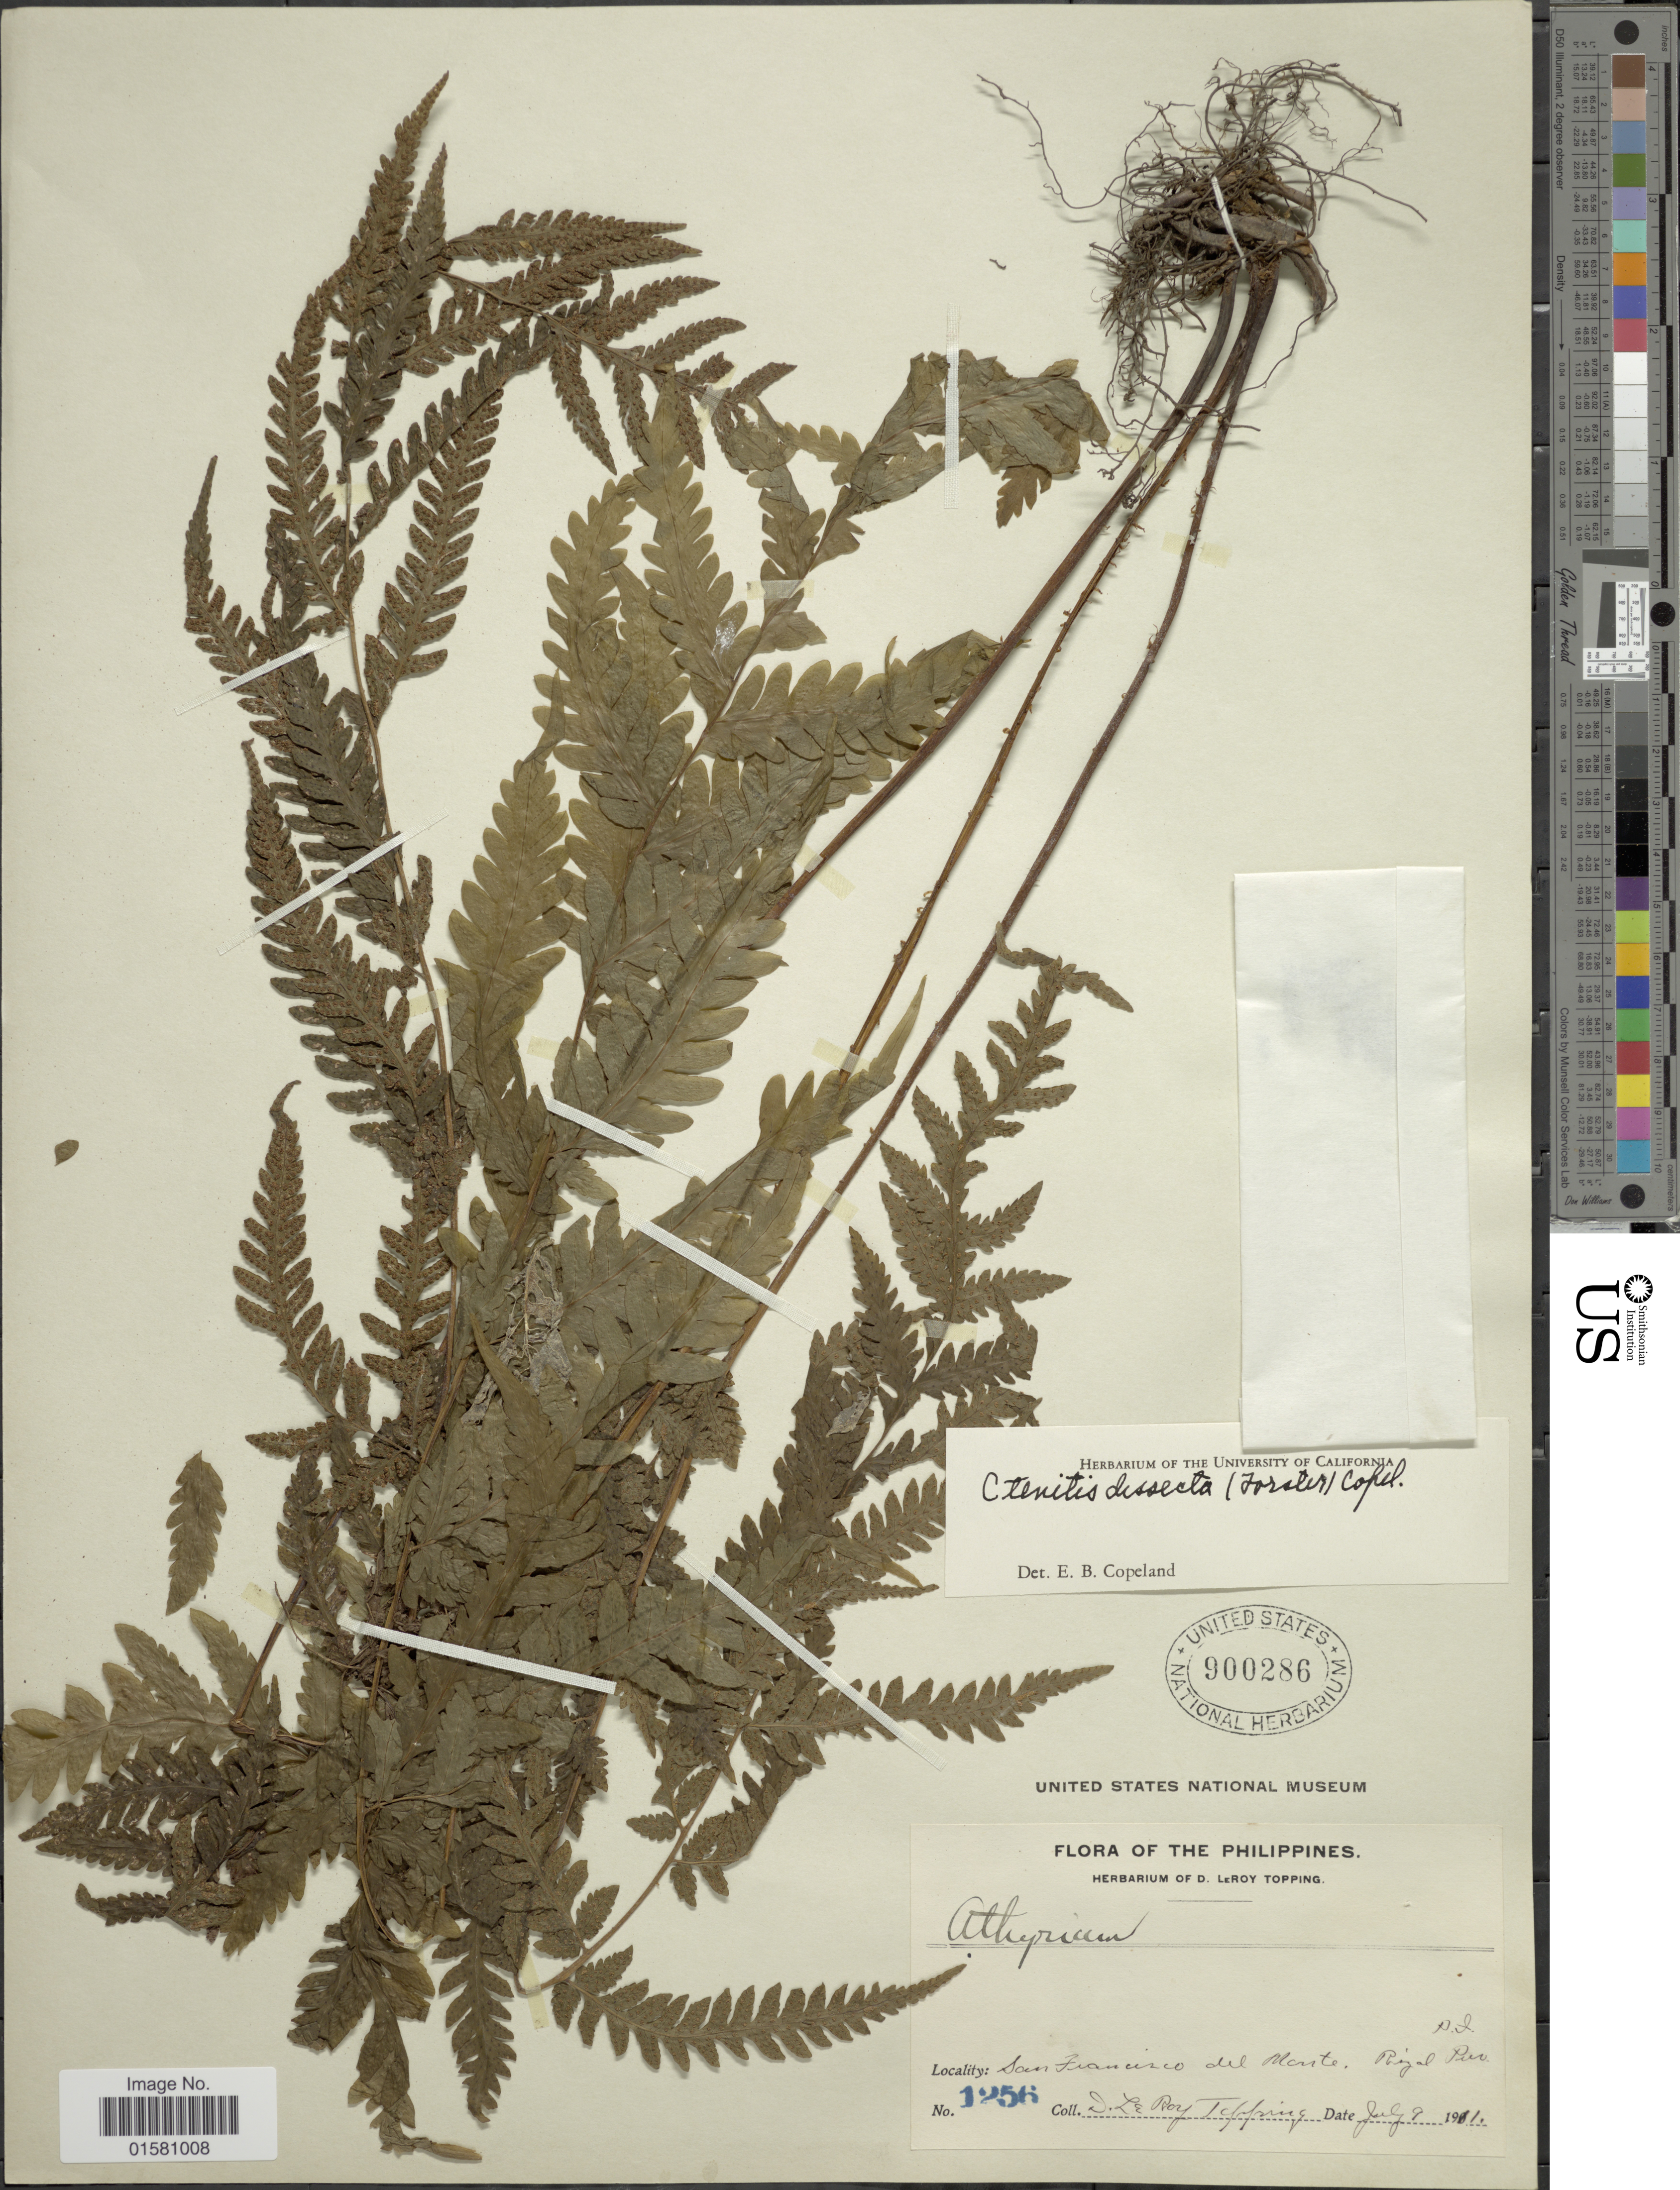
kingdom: Plantae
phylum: Tracheophyta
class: Polypodiopsida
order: Polypodiales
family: Tectariaceae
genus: Tectaria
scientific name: Tectaria dissecta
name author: (G. Forst.) Lellinger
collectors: D. L. Topping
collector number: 1256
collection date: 1911-07-09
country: Philippines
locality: San Francisco del Monte, Rizal Prov.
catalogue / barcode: US 900286